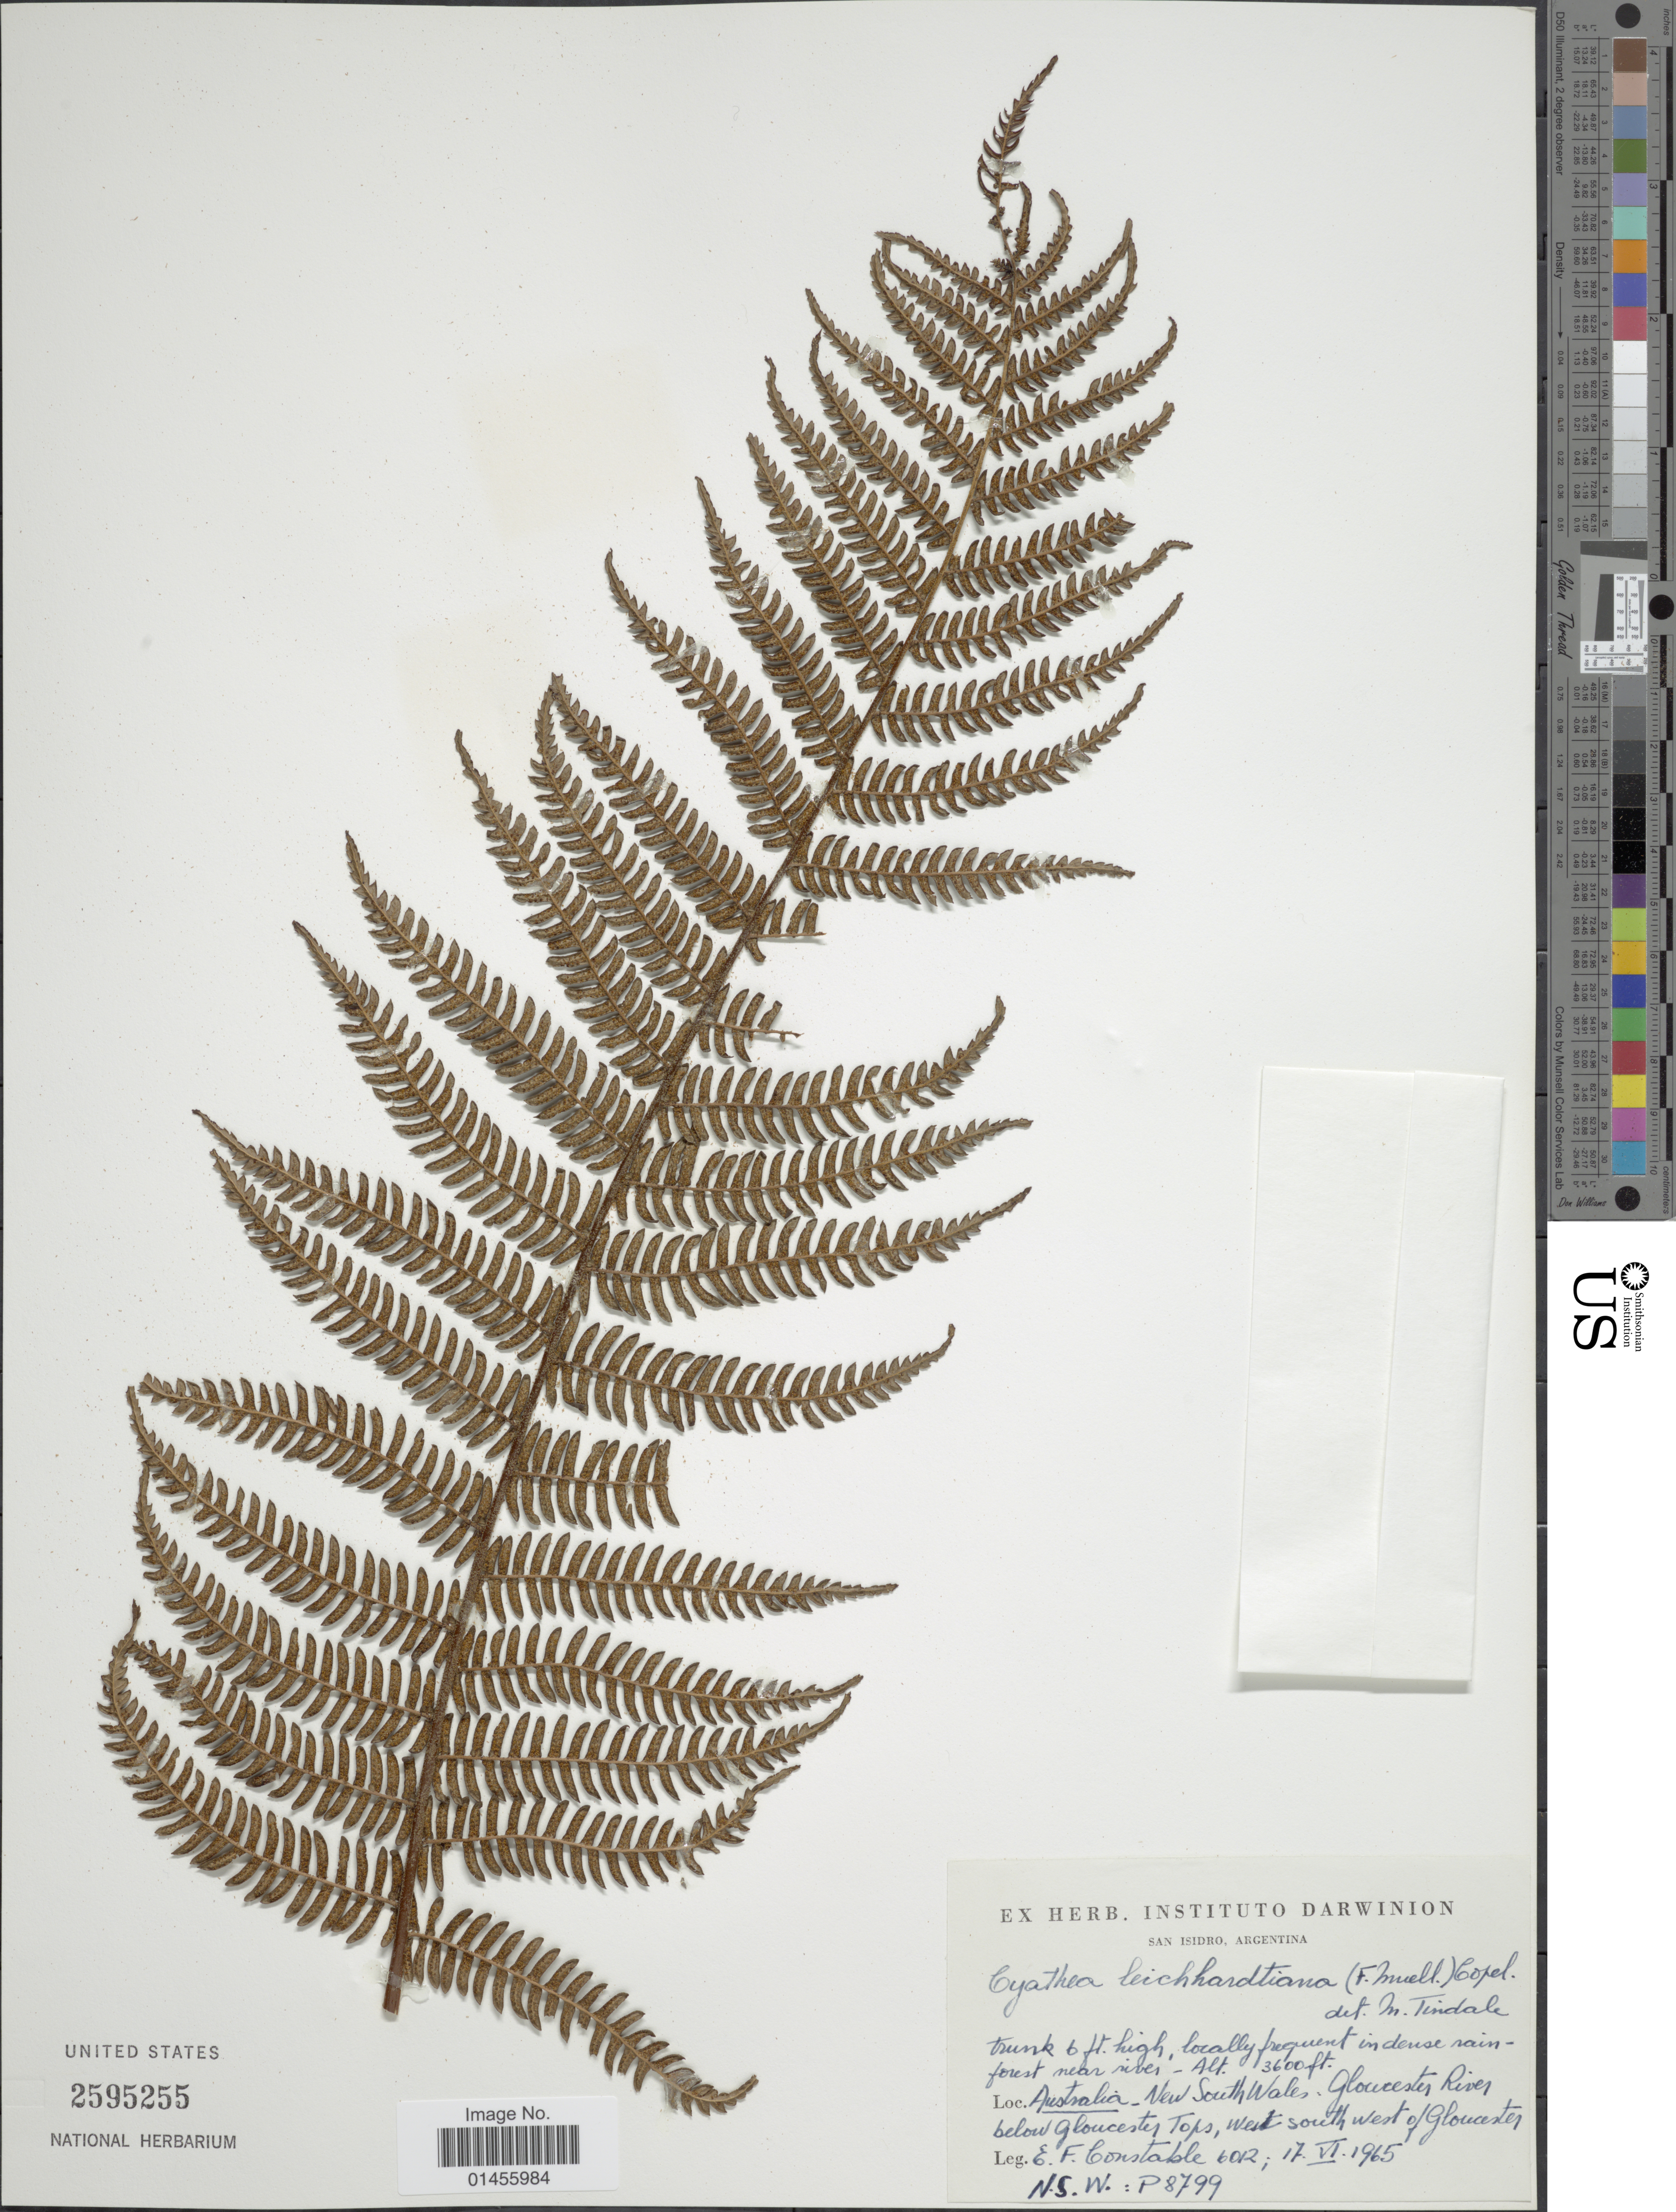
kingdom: Plantae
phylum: Tracheophyta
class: Polypodiopsida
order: Cyatheales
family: Cyatheaceae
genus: Alsophila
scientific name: Alsophila australis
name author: R. Br.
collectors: E. F. Constable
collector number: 6012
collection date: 1965-06-17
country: Australia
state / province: New South Wales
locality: Gloucester River below Gloucester Tops, west south west of Gloucester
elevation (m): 1097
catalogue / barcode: US 2595255